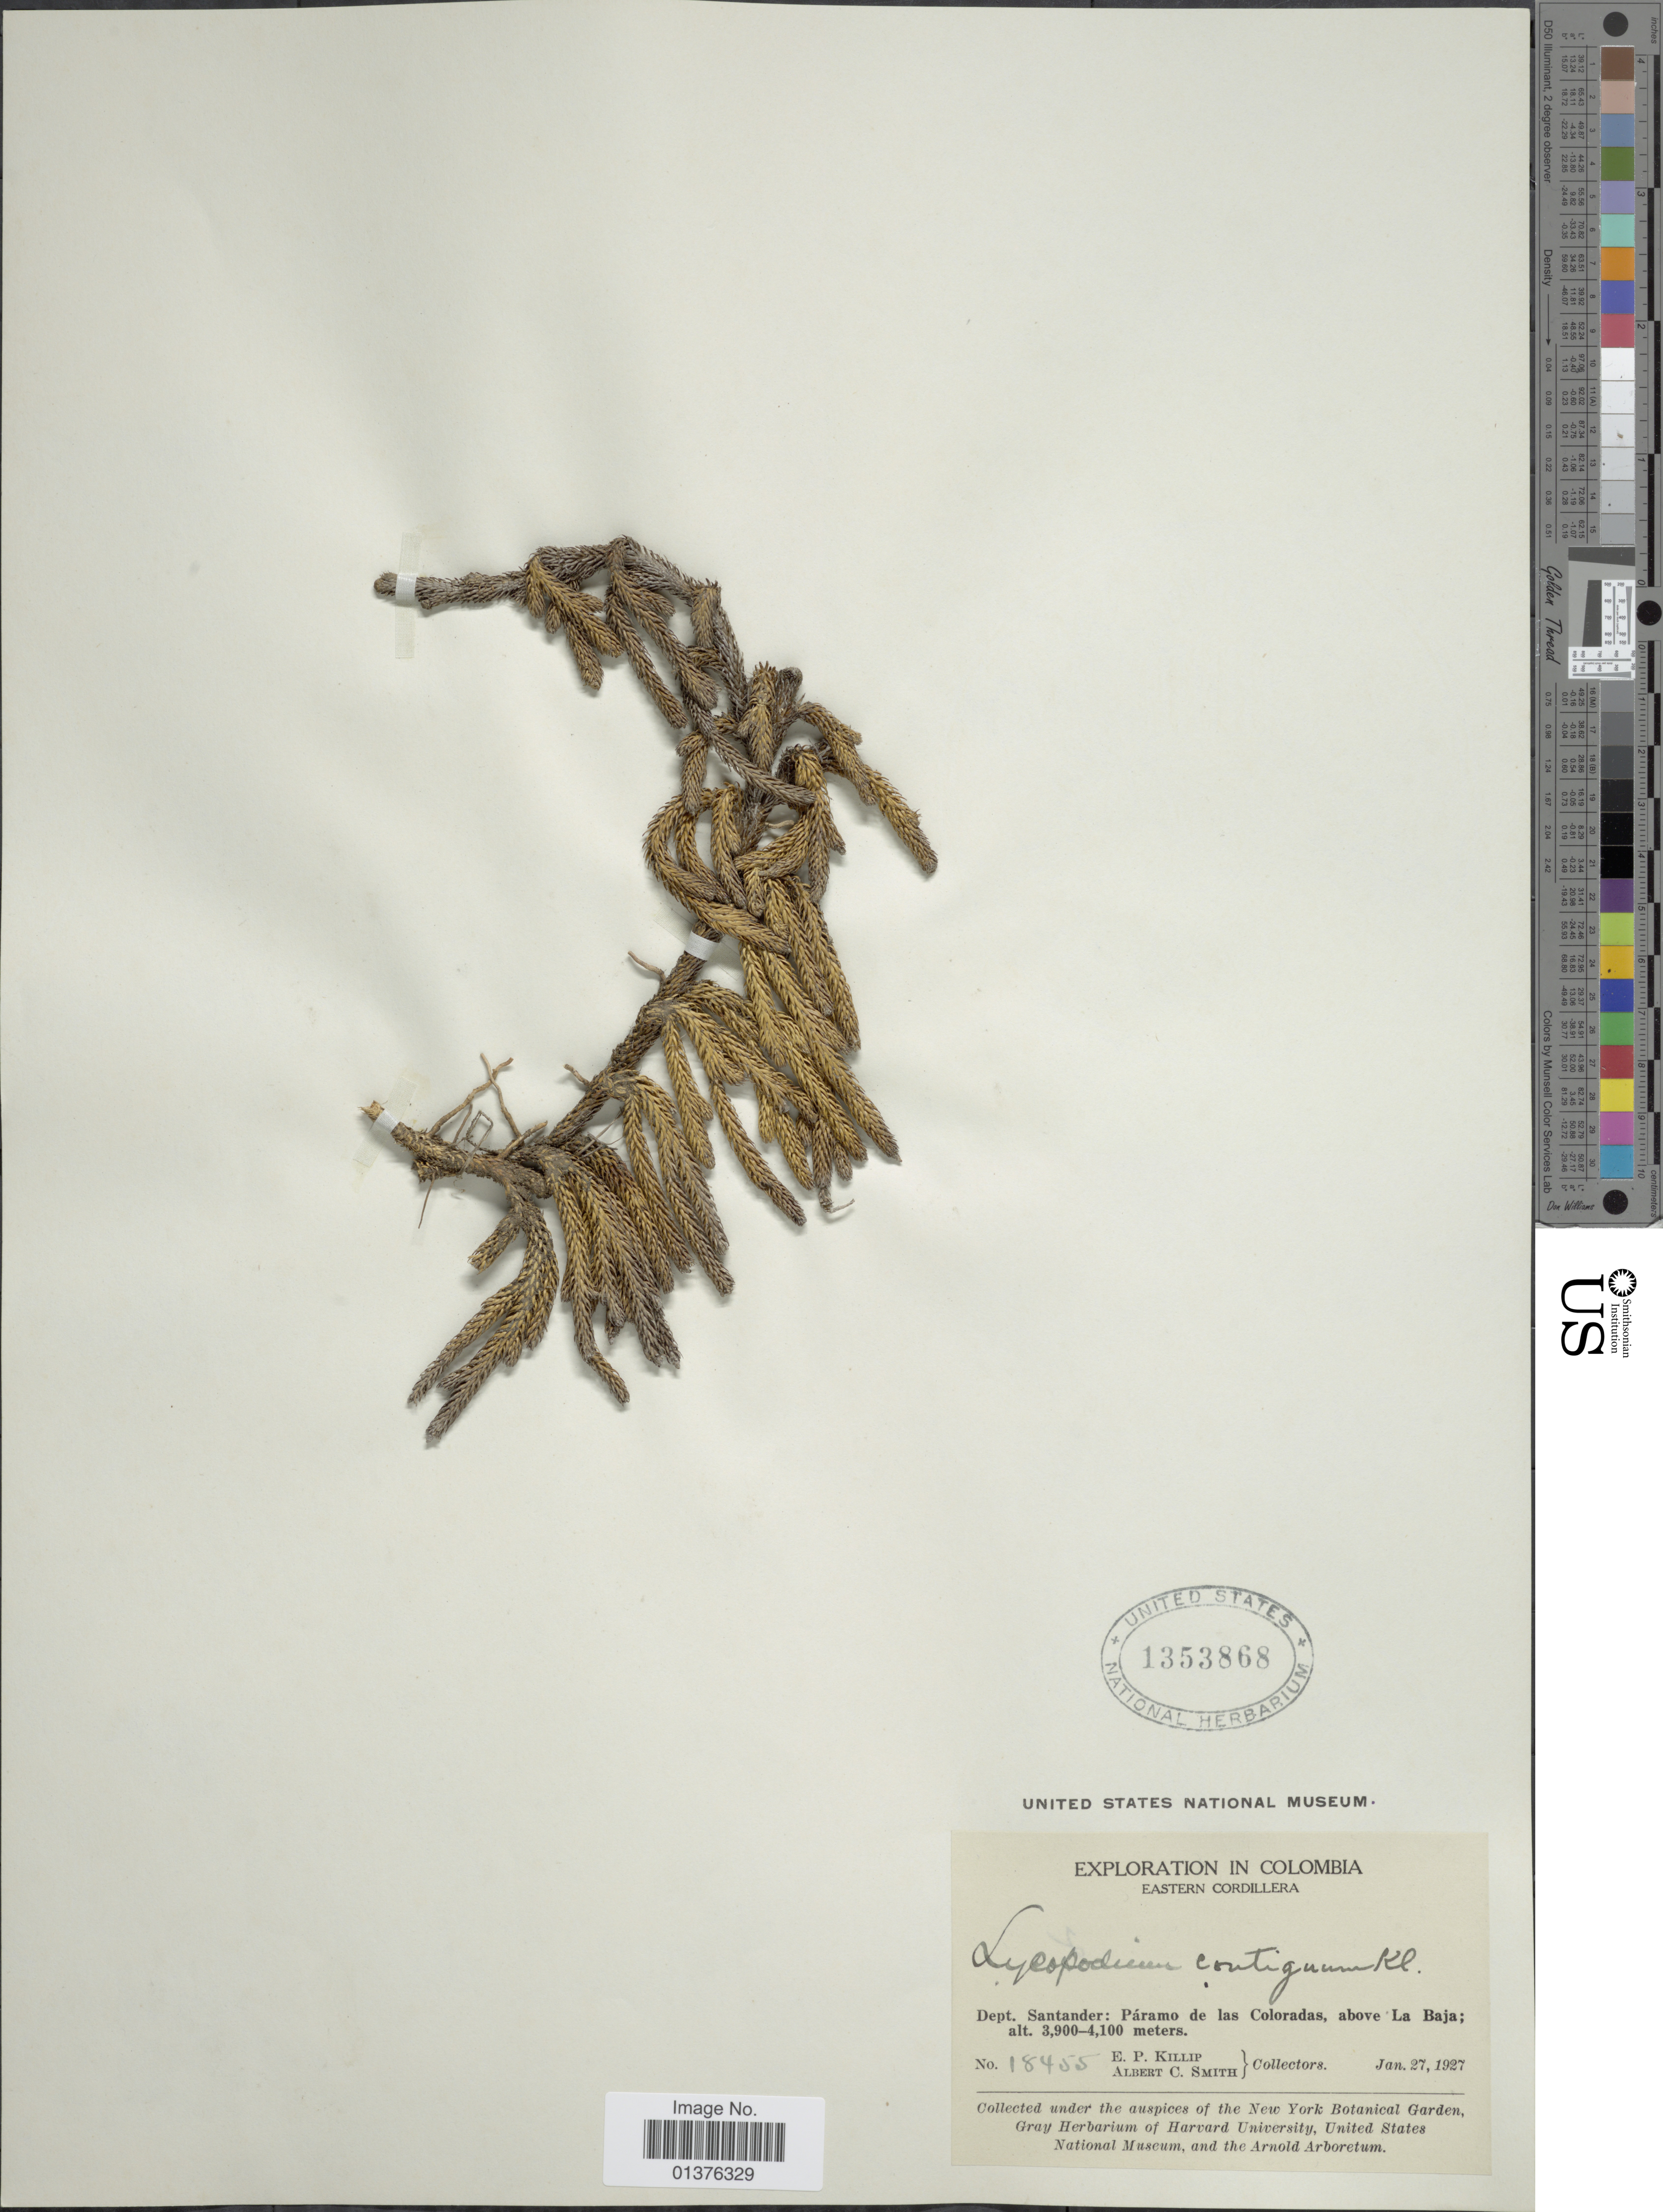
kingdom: Plantae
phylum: Tracheophyta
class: Lycopodiopsida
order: Lycopodiales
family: Lycopodiaceae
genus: Lycopodium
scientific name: Lycopodium clavatum subsp. contiguum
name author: (Klotzsch) B. Øllg.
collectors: E. P. Killip & A. C. Smith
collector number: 18455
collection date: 1927-01-27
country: Colombia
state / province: Santander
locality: Páramo de las Coloradas, above La Baja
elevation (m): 3900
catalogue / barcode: US 1353868